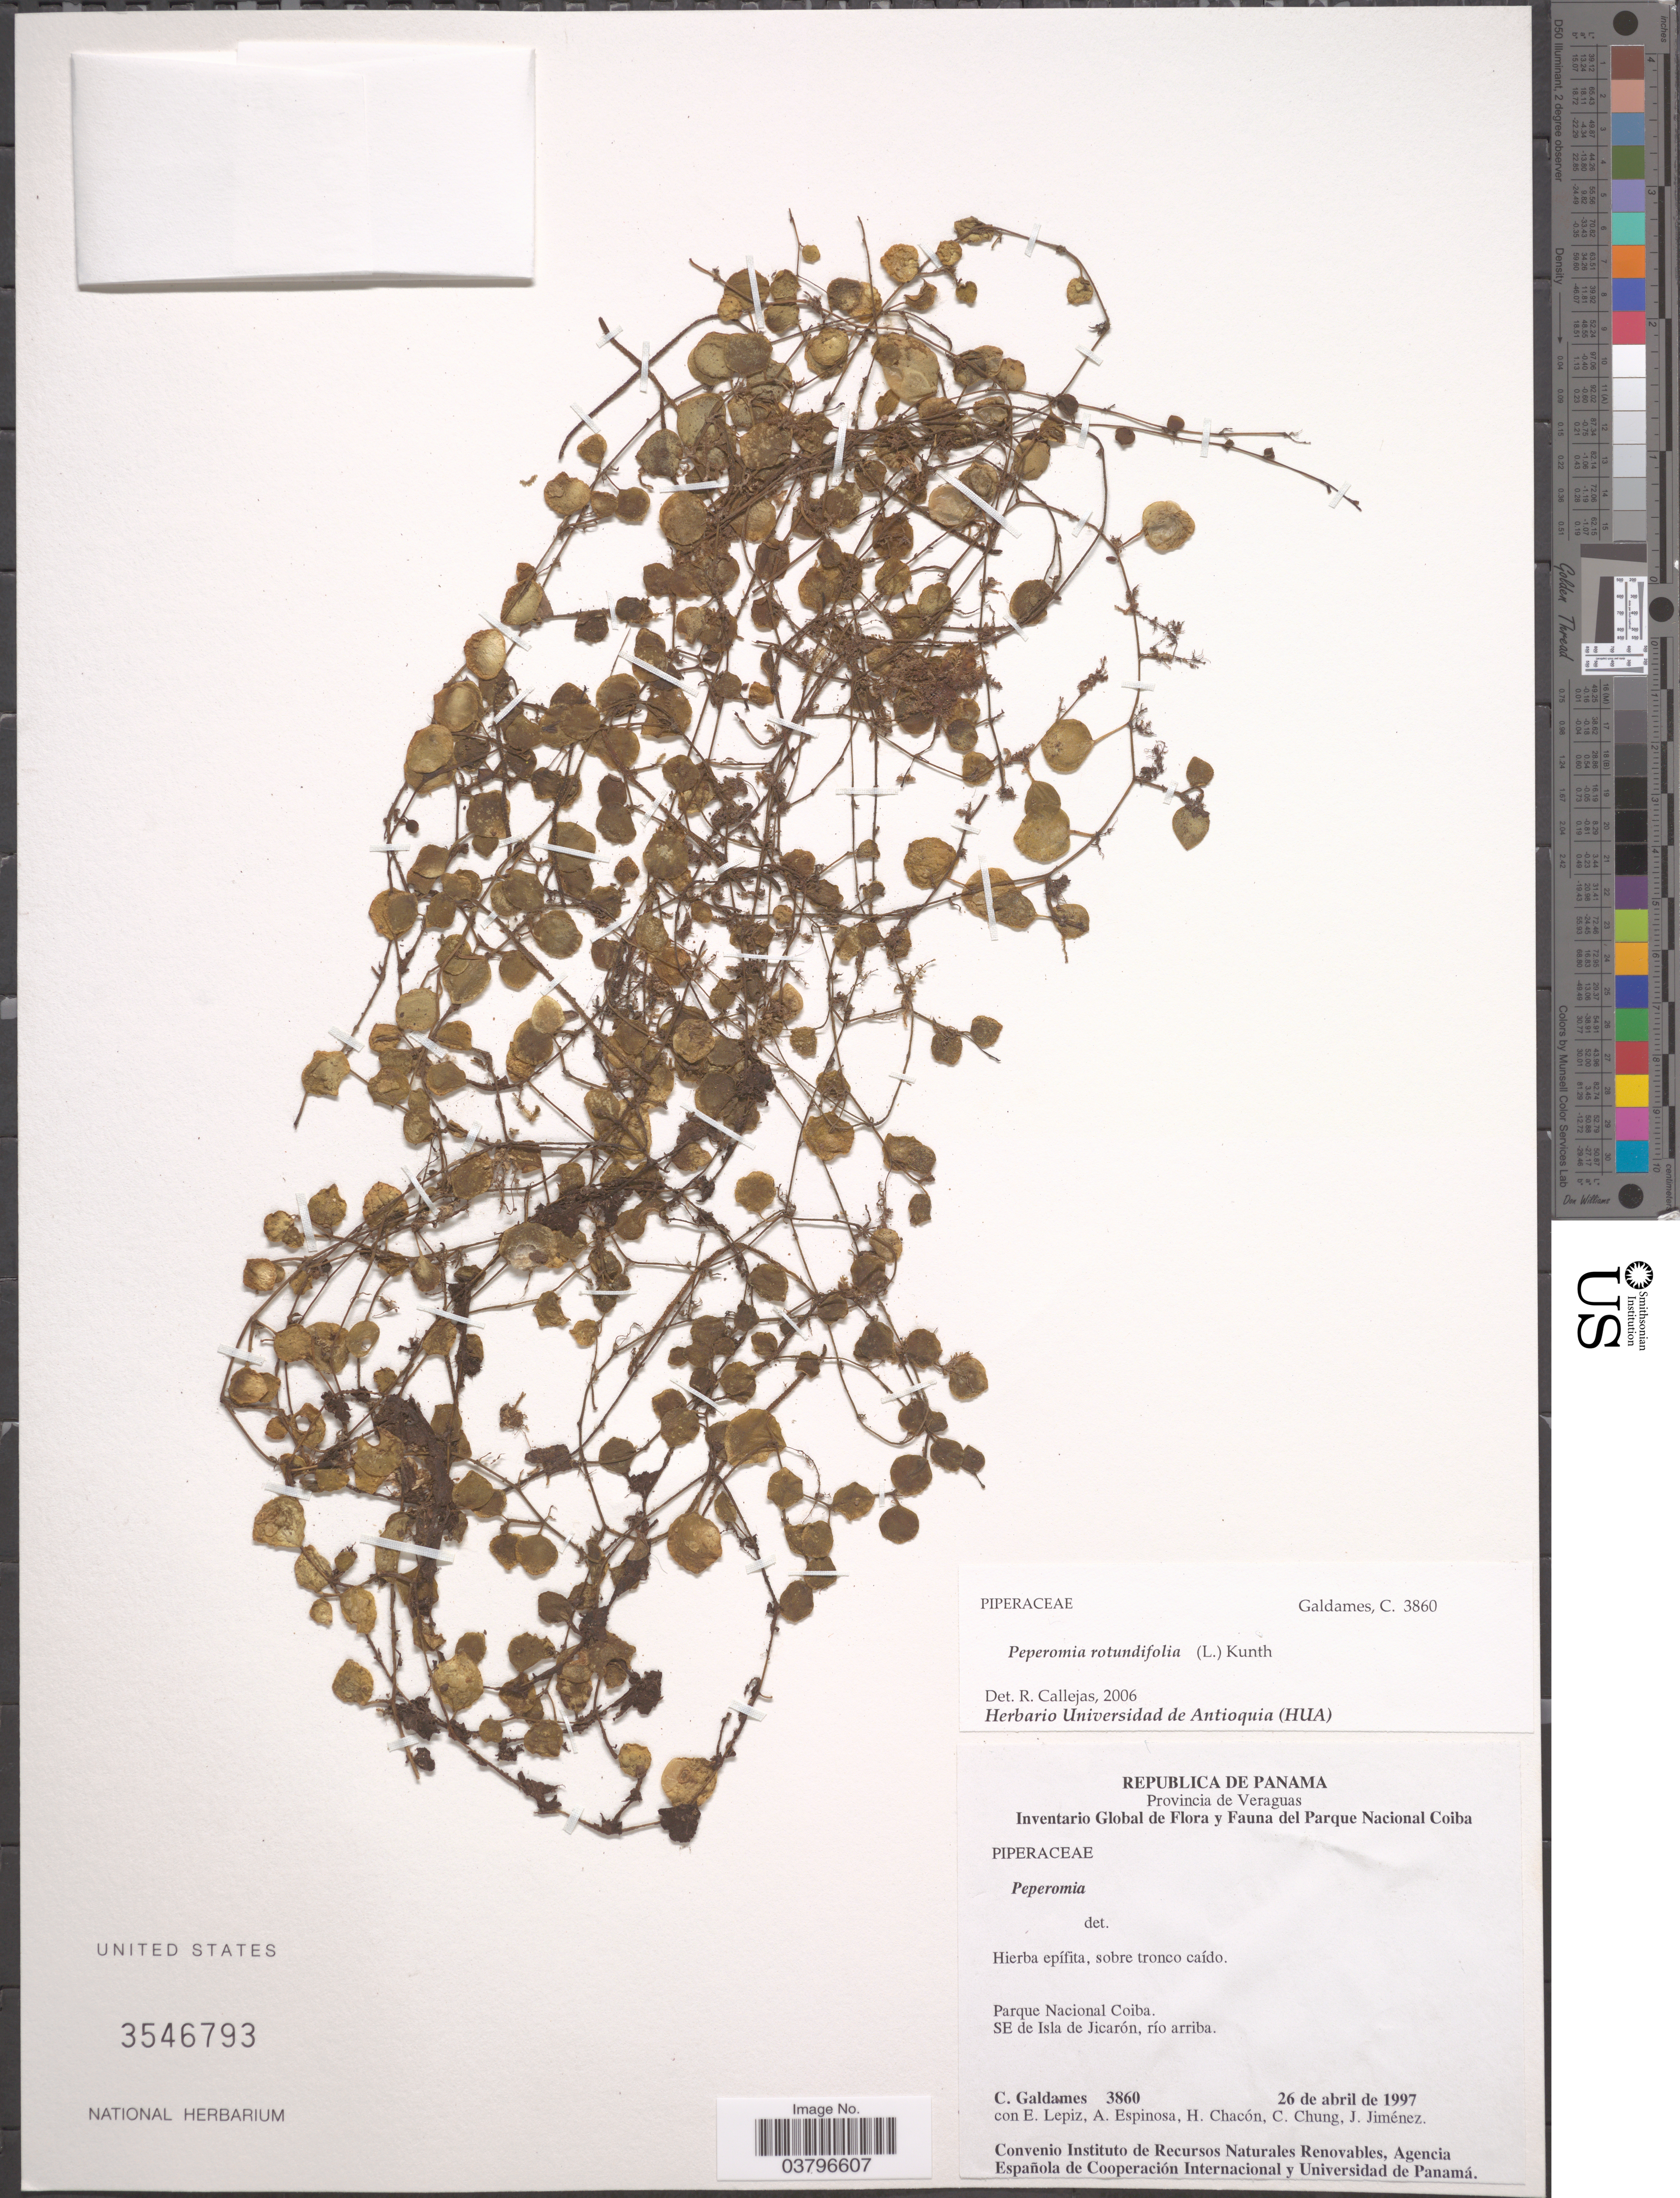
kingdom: Plantae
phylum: Tracheophyta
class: Magnoliopsida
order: Piperales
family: Piperaceae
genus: Peperomia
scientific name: Peperomia rotundifolia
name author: (L.) Kunth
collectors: C. Galdames, E. Lepiz, A. Espinosa, H. Chacón & et al.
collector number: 3860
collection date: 1997-04-26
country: Panama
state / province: Veraguas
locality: Parque Nacional Coiba. SE de Isla de Jicarón.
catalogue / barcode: US 3546793